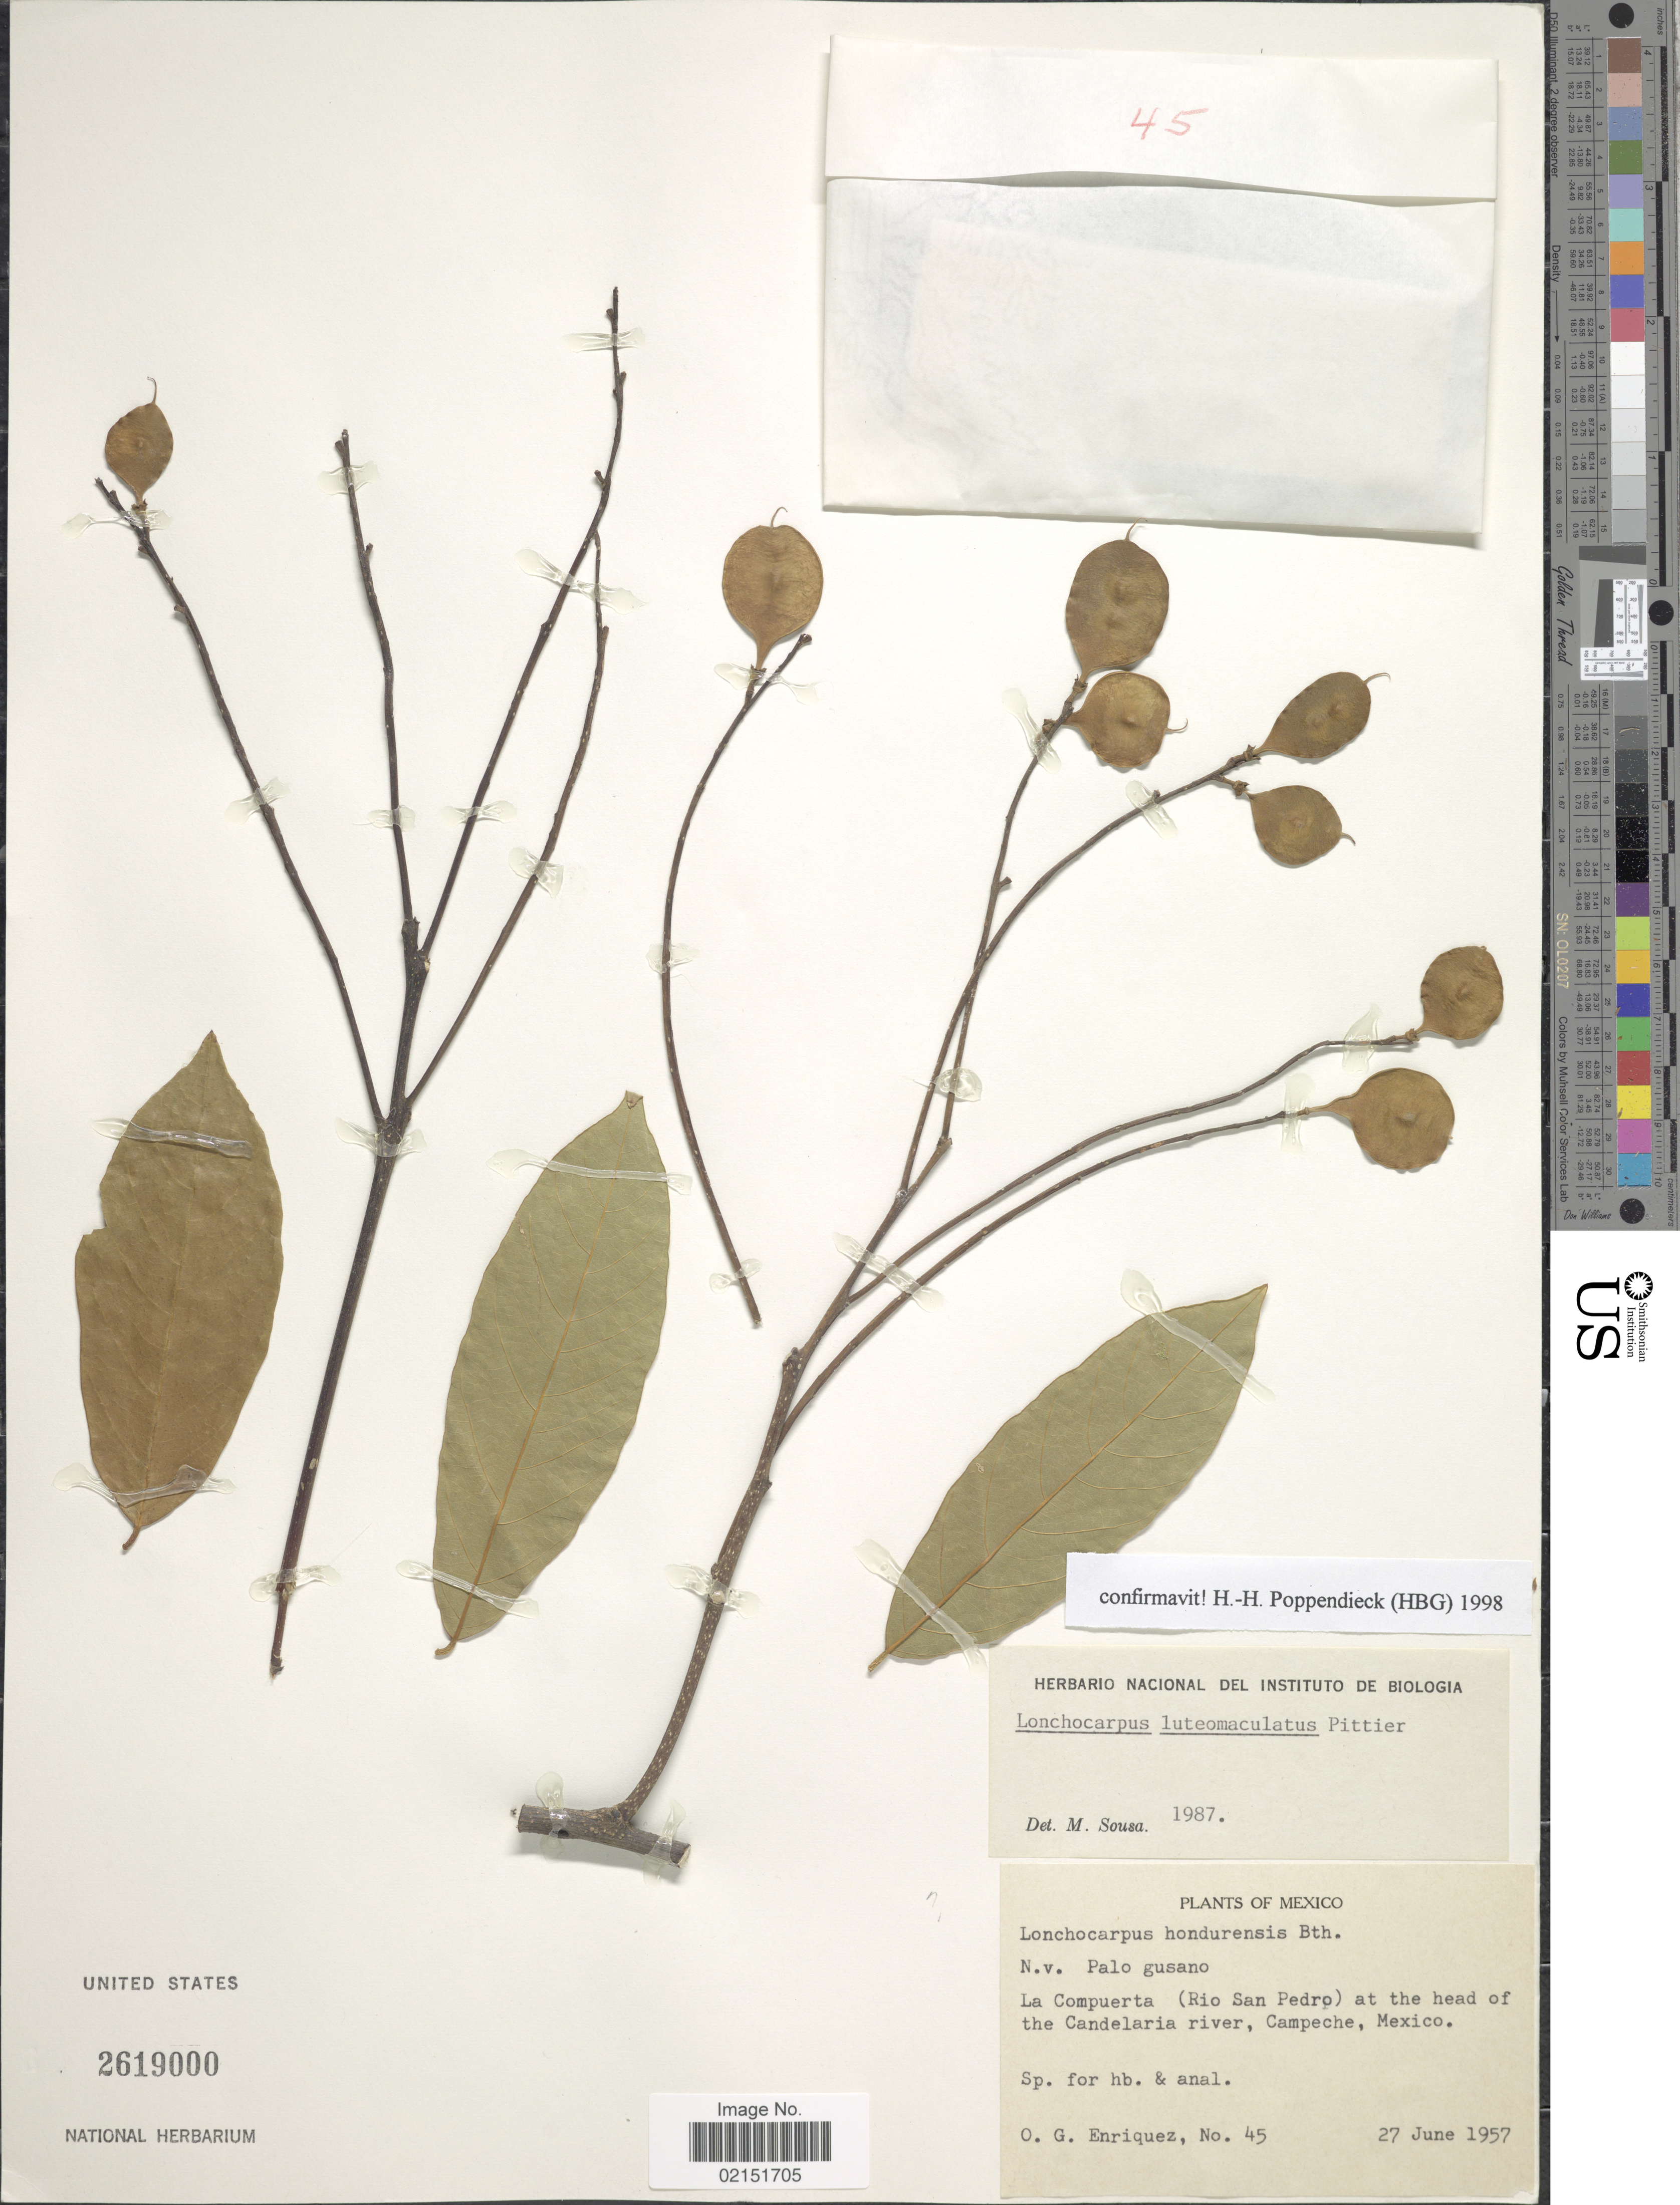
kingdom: Plantae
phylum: Tracheophyta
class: Magnoliopsida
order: Fabales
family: Fabaceae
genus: Lonchocarpus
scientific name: Lonchocarpus luteomaculatus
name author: Pittier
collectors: O. Enriquez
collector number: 45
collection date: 1957-06-27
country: Mexico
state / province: Campeche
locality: La Compuerta (Rio San Pedro), at the head of the Candelaria river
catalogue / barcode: US 2619000